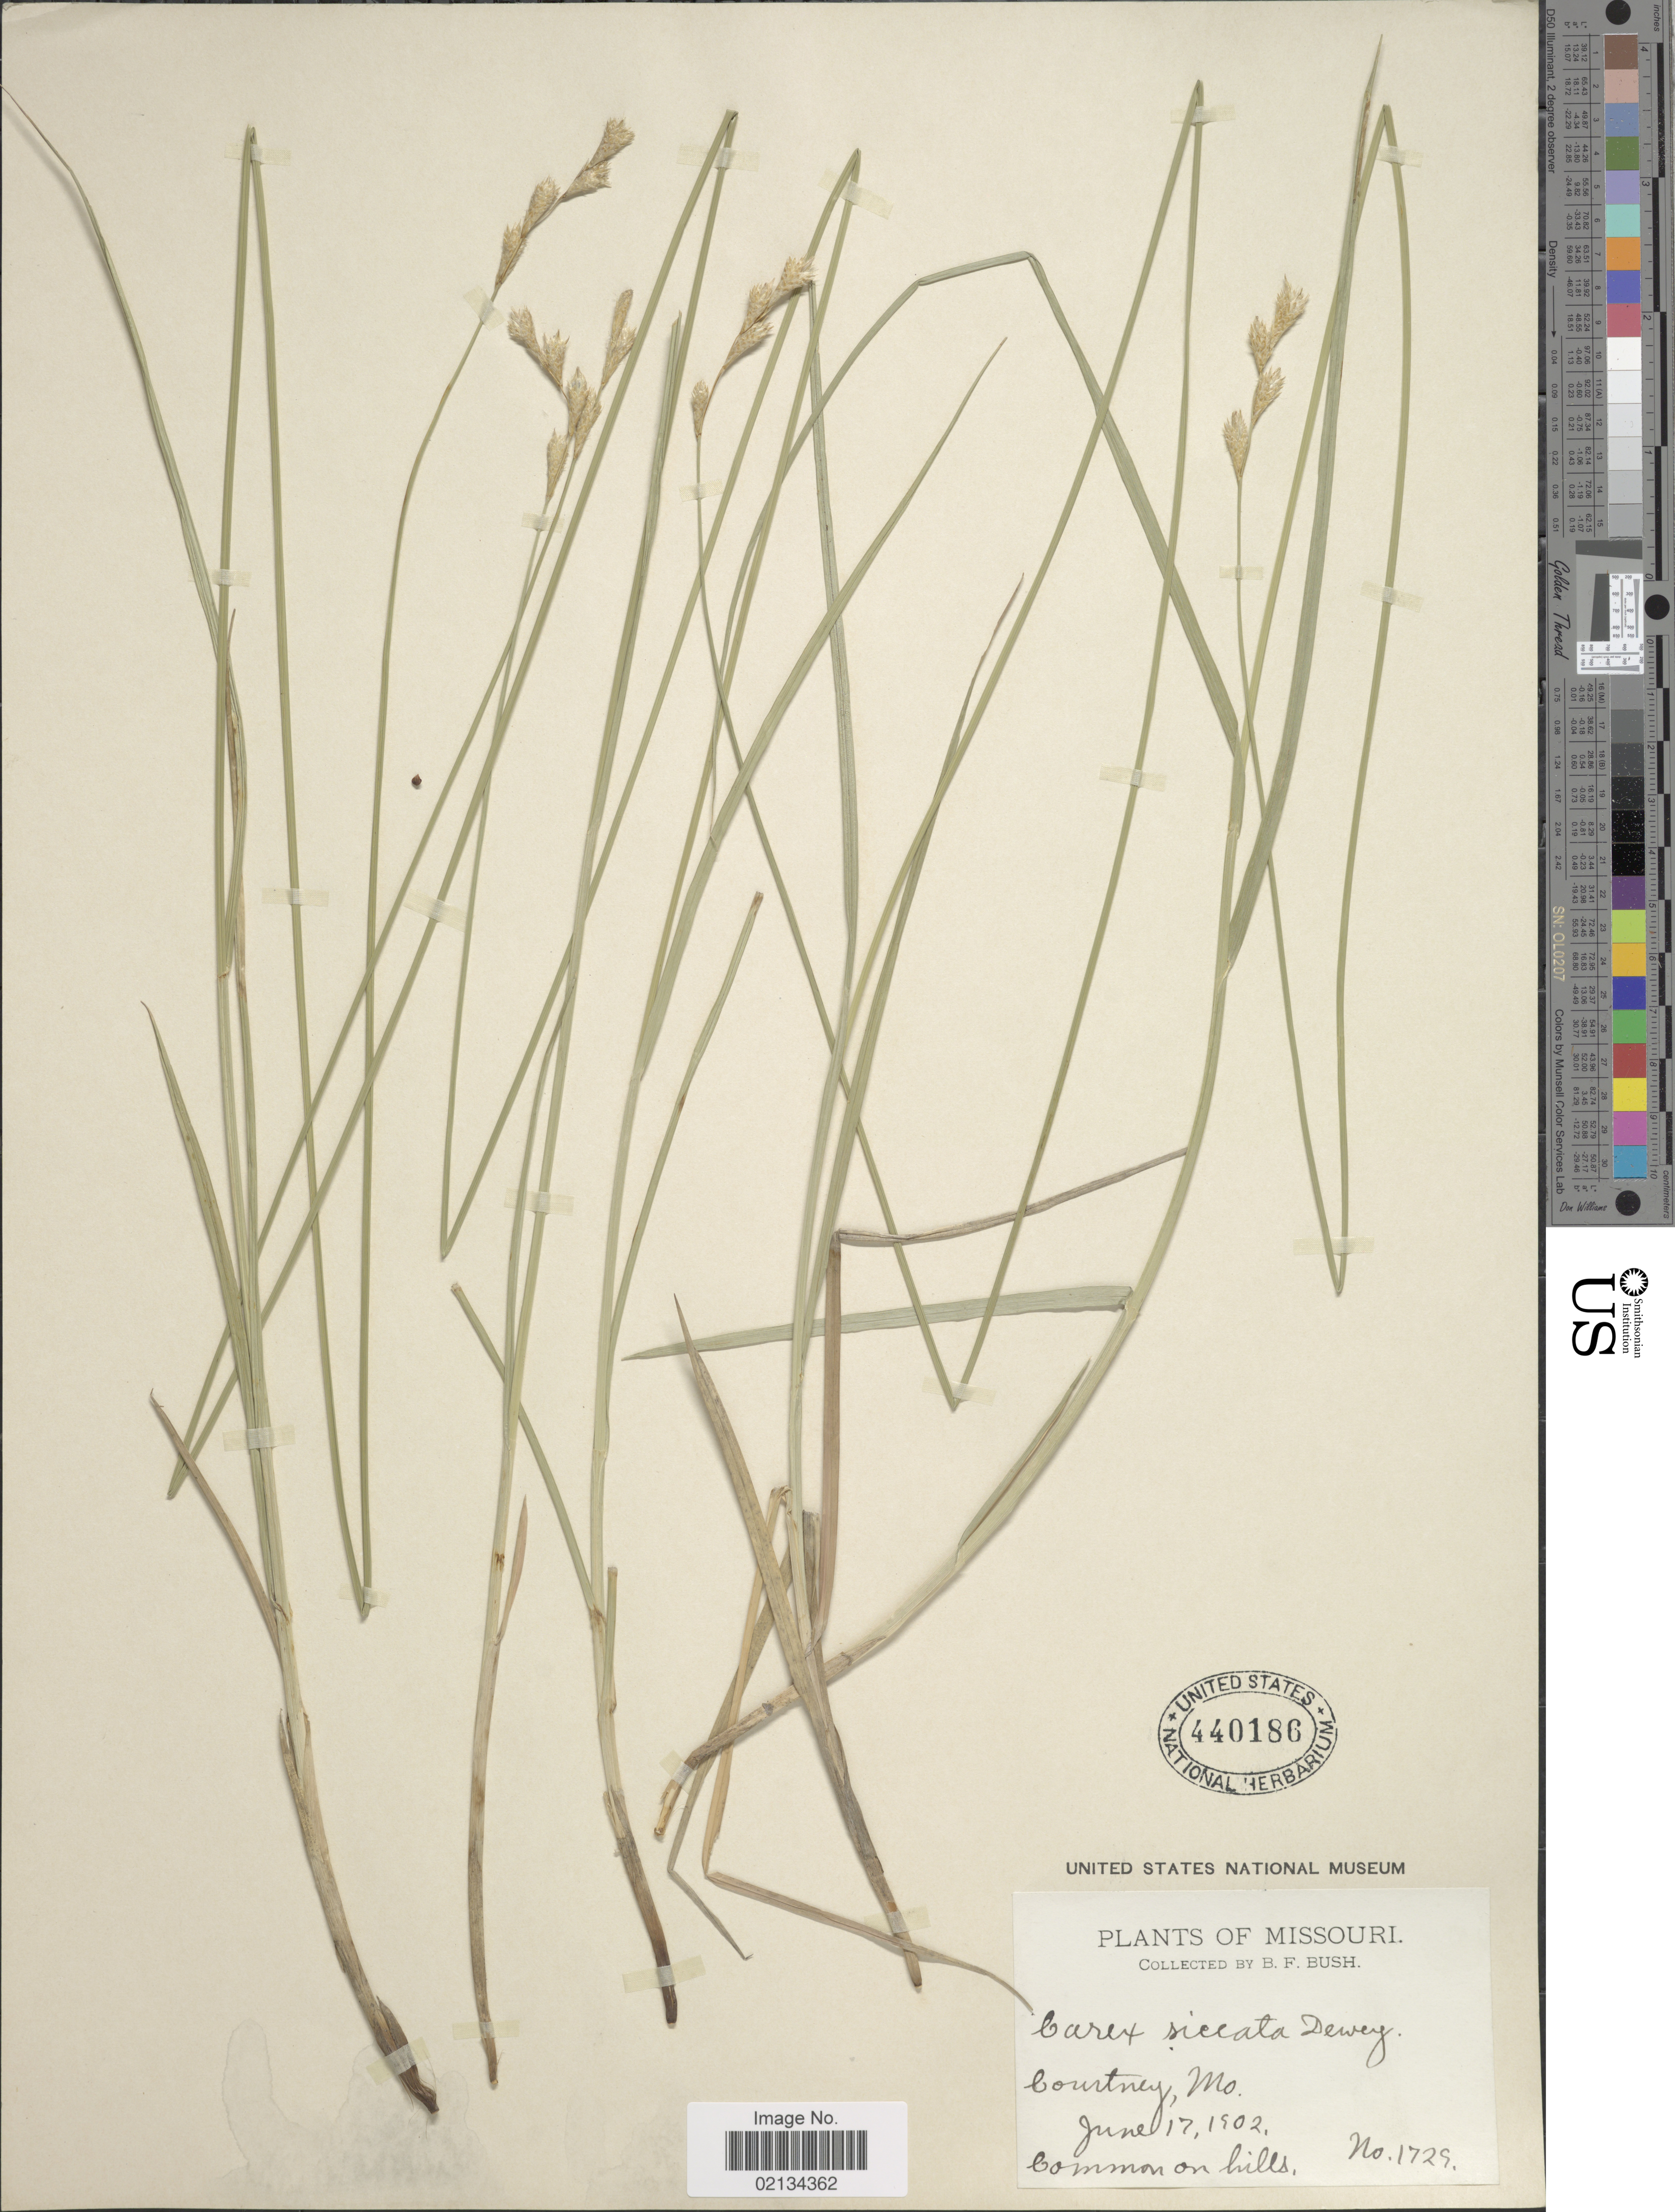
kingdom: Plantae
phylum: Tracheophyta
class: Liliopsida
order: Poales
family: Cyperaceae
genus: Carex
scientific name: Carex siccata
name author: Dewey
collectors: B. F. Bush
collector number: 1729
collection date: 1902-06-17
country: United States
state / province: Missouri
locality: Courtney, common on hills.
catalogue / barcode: US 440186